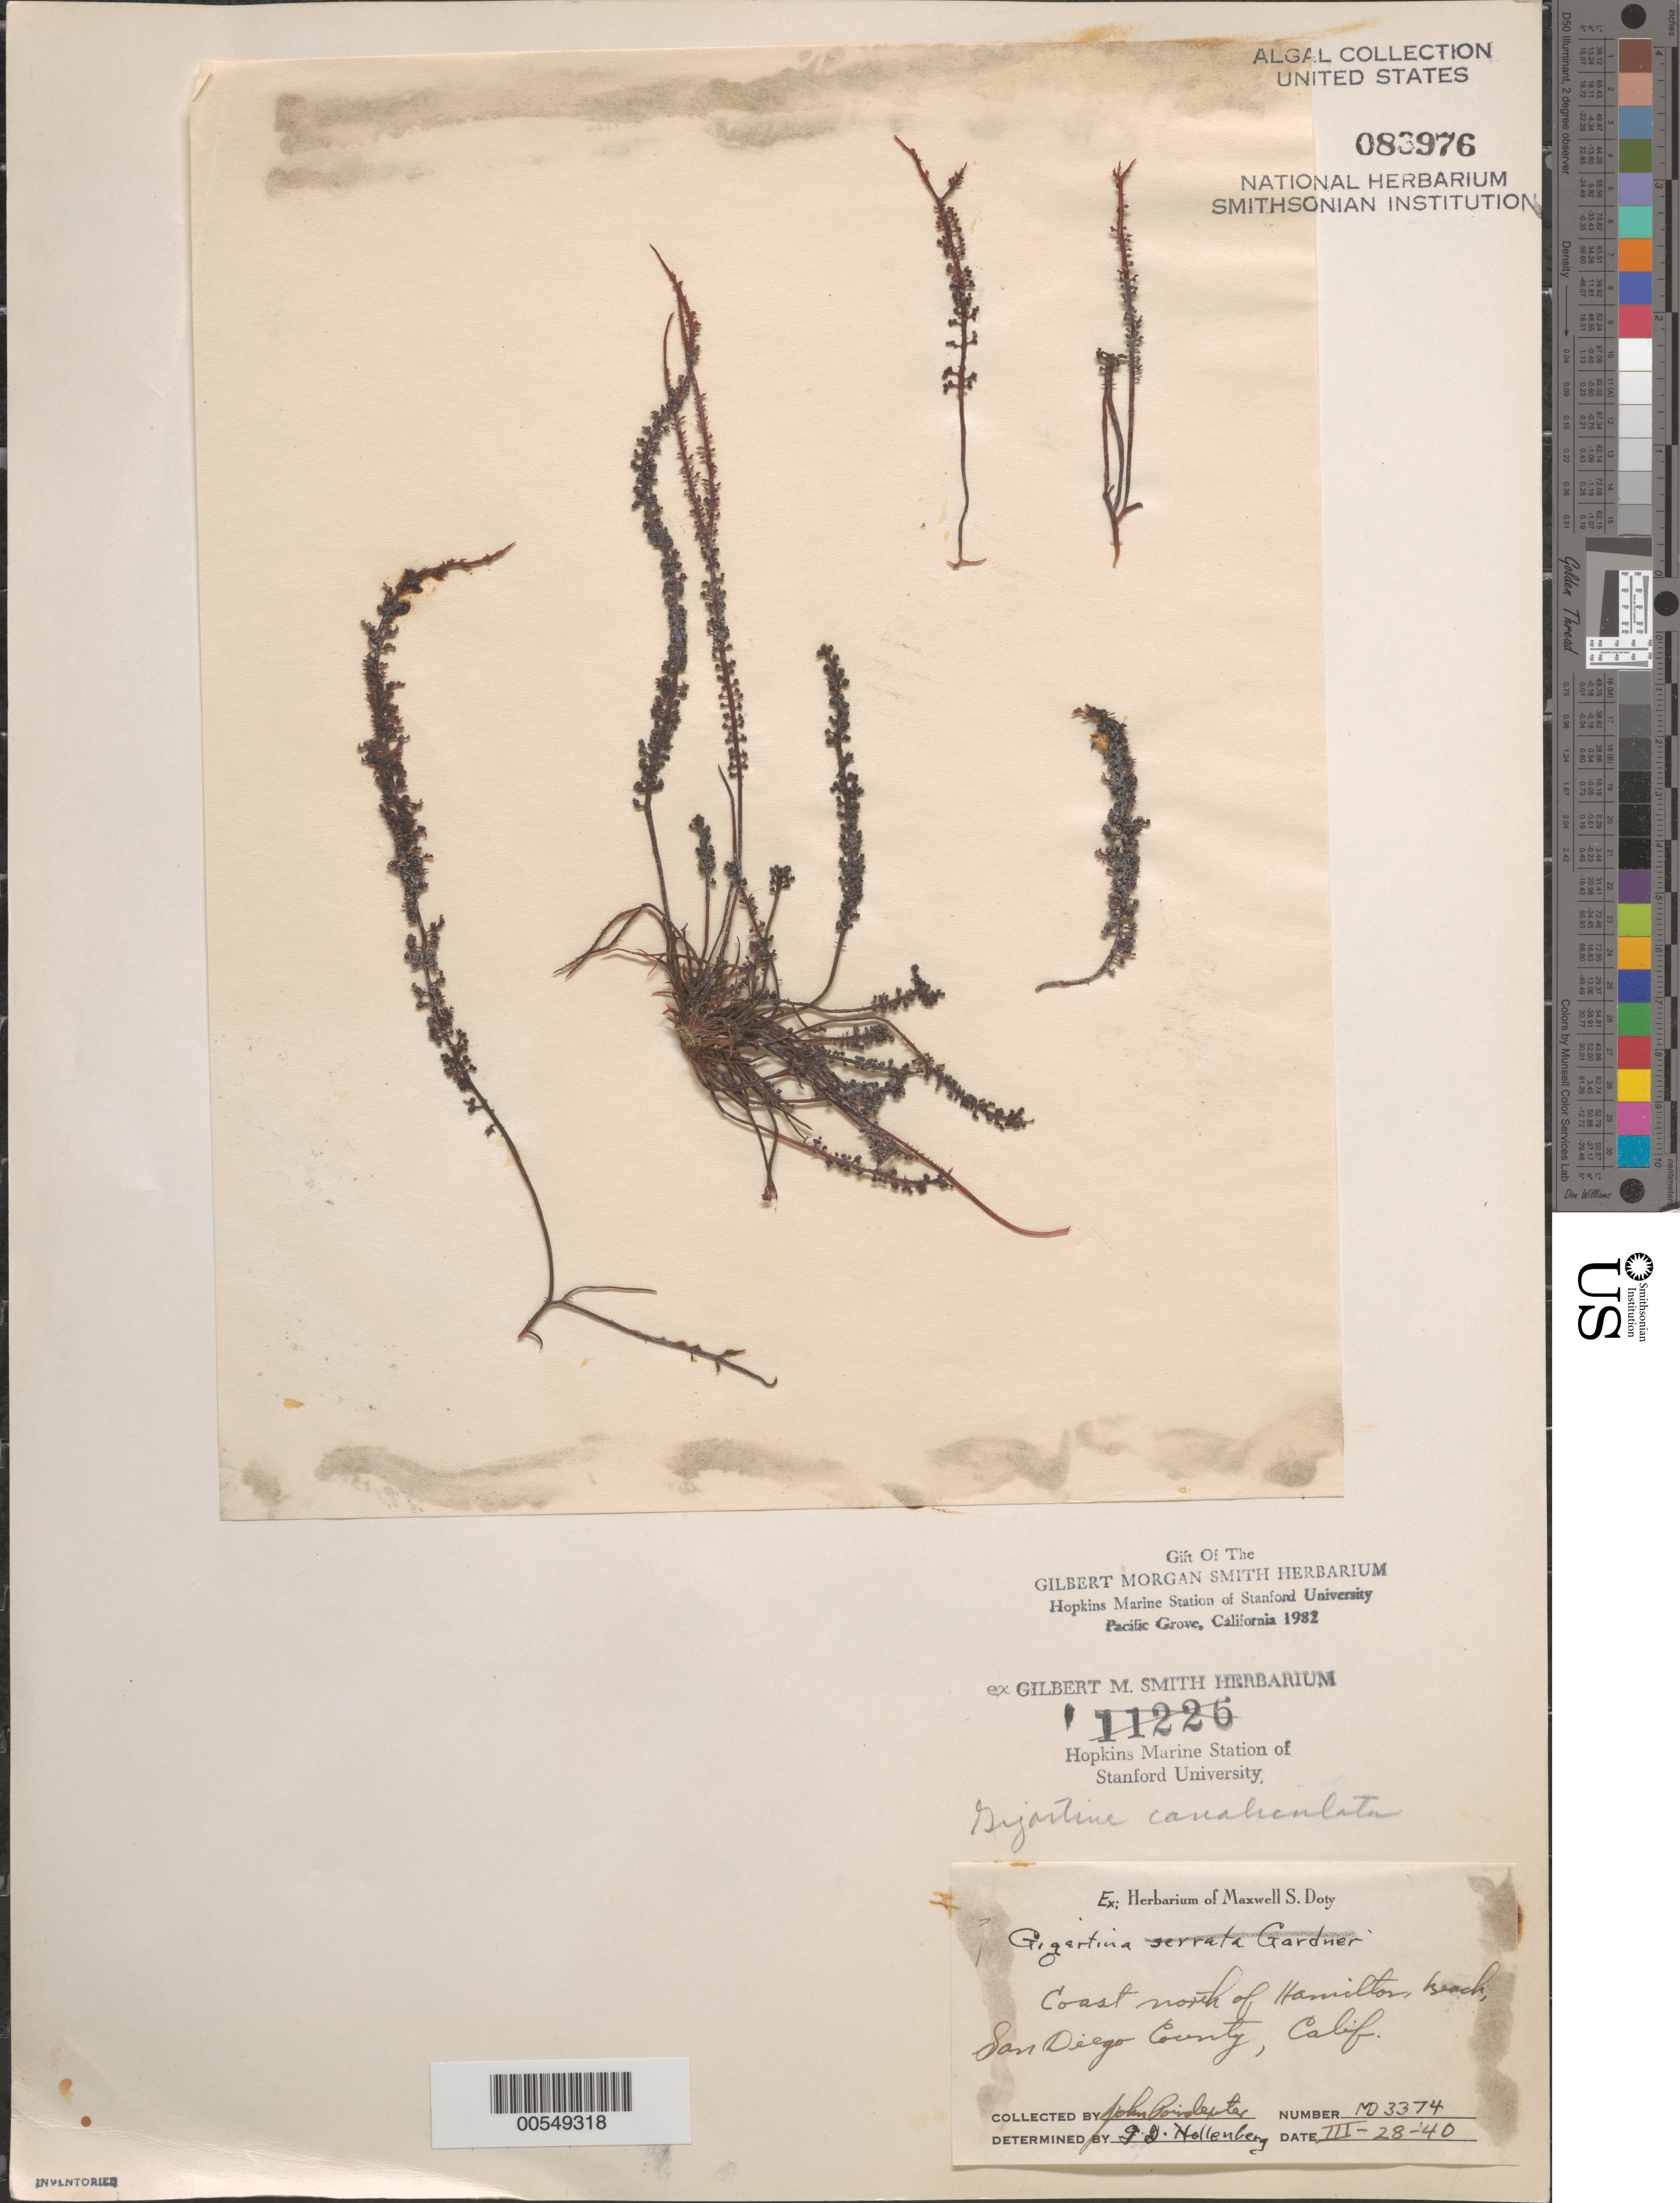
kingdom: Plantae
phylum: Rhodophyta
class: Florideophyceae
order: Gigartinales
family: Gigartinaceae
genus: Chondracanthus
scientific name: Chondracanthus canaliculatus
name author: (Harv.) Guiry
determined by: Algae name updating Project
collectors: J. Poindexter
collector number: MSD 3374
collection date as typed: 28 Mar 1940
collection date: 1940-03-28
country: United States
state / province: California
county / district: San Diego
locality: North of Hamilton Beach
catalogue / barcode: US 83976